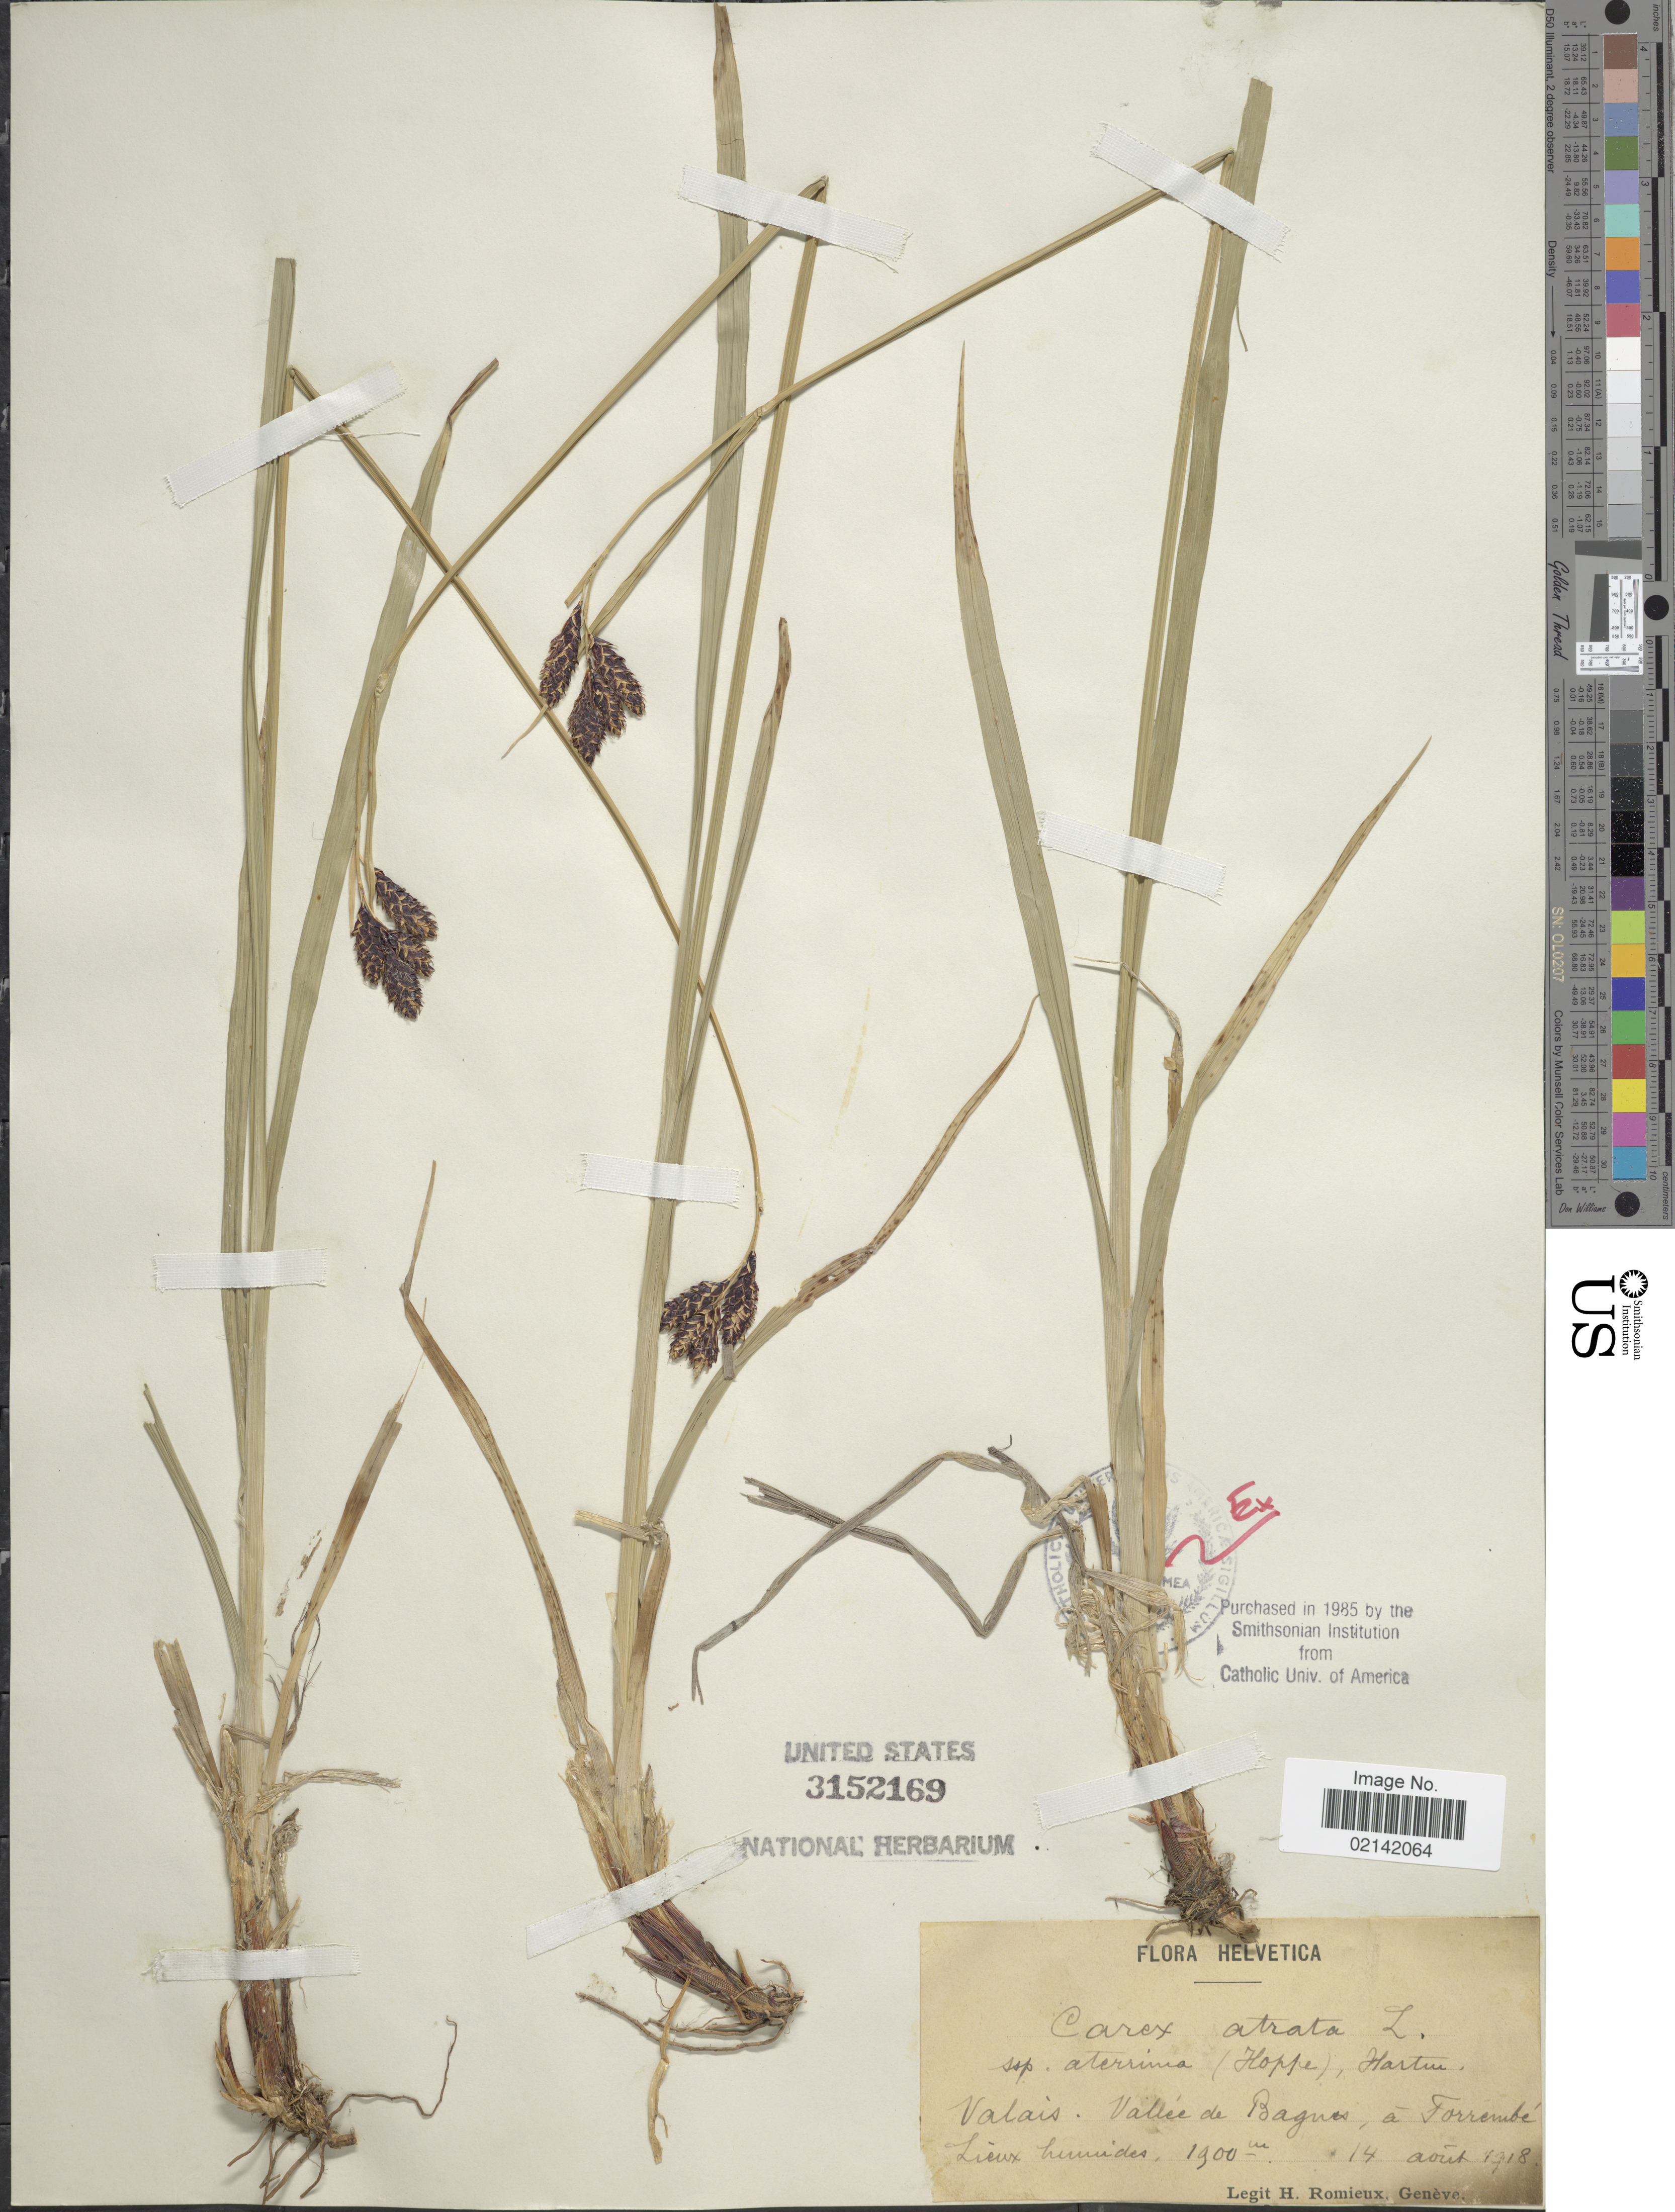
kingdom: Plantae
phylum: Tracheophyta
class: Liliopsida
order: Poales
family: Cyperaceae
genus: Carex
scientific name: Carex atrata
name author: L.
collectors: Romieux, H.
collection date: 1918-08-14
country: Switzerland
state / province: Valais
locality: Helvetica, Valais, Vallee de Bagnes, a Forrembe Lieux humides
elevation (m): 1900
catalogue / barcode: US 3152169